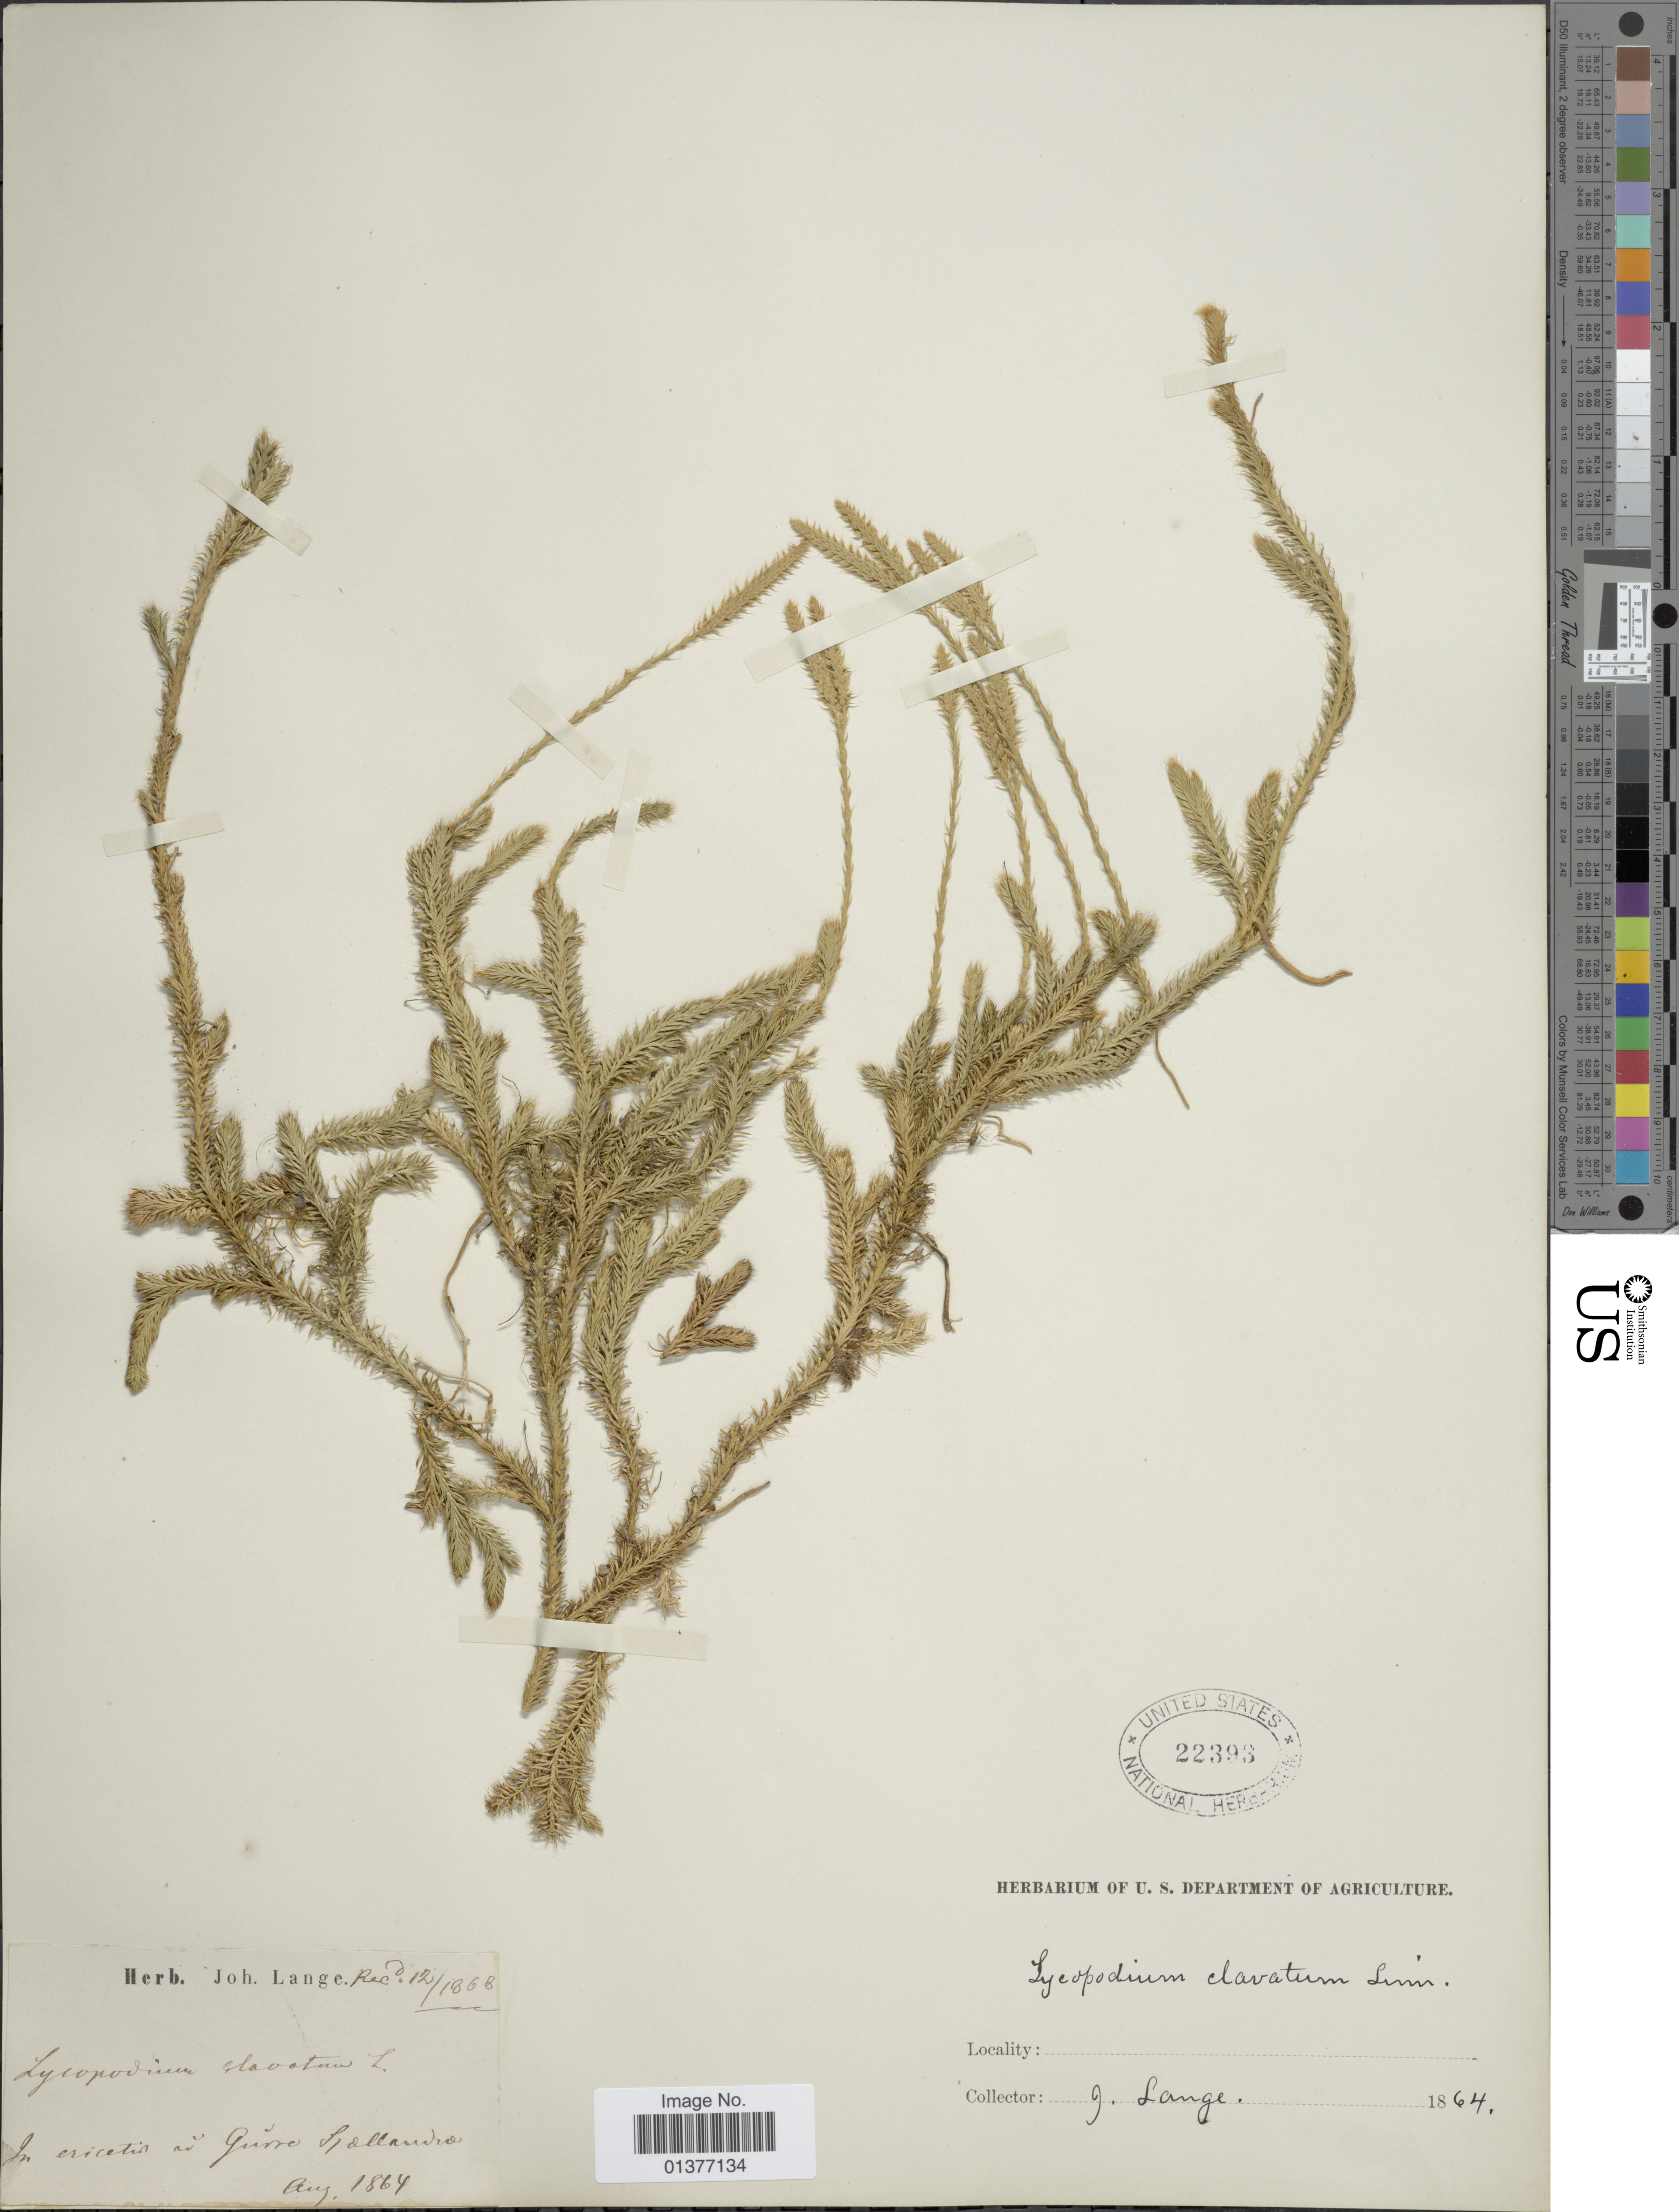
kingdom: Plantae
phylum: Tracheophyta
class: Lycopodiopsida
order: Lycopodiales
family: Lycopodiaceae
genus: Lycopodium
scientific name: Lycopodium clavatum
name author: L.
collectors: J. Lange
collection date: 1864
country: Denmark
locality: In ericetis ad Gurre Sjellandia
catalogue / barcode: US 22393